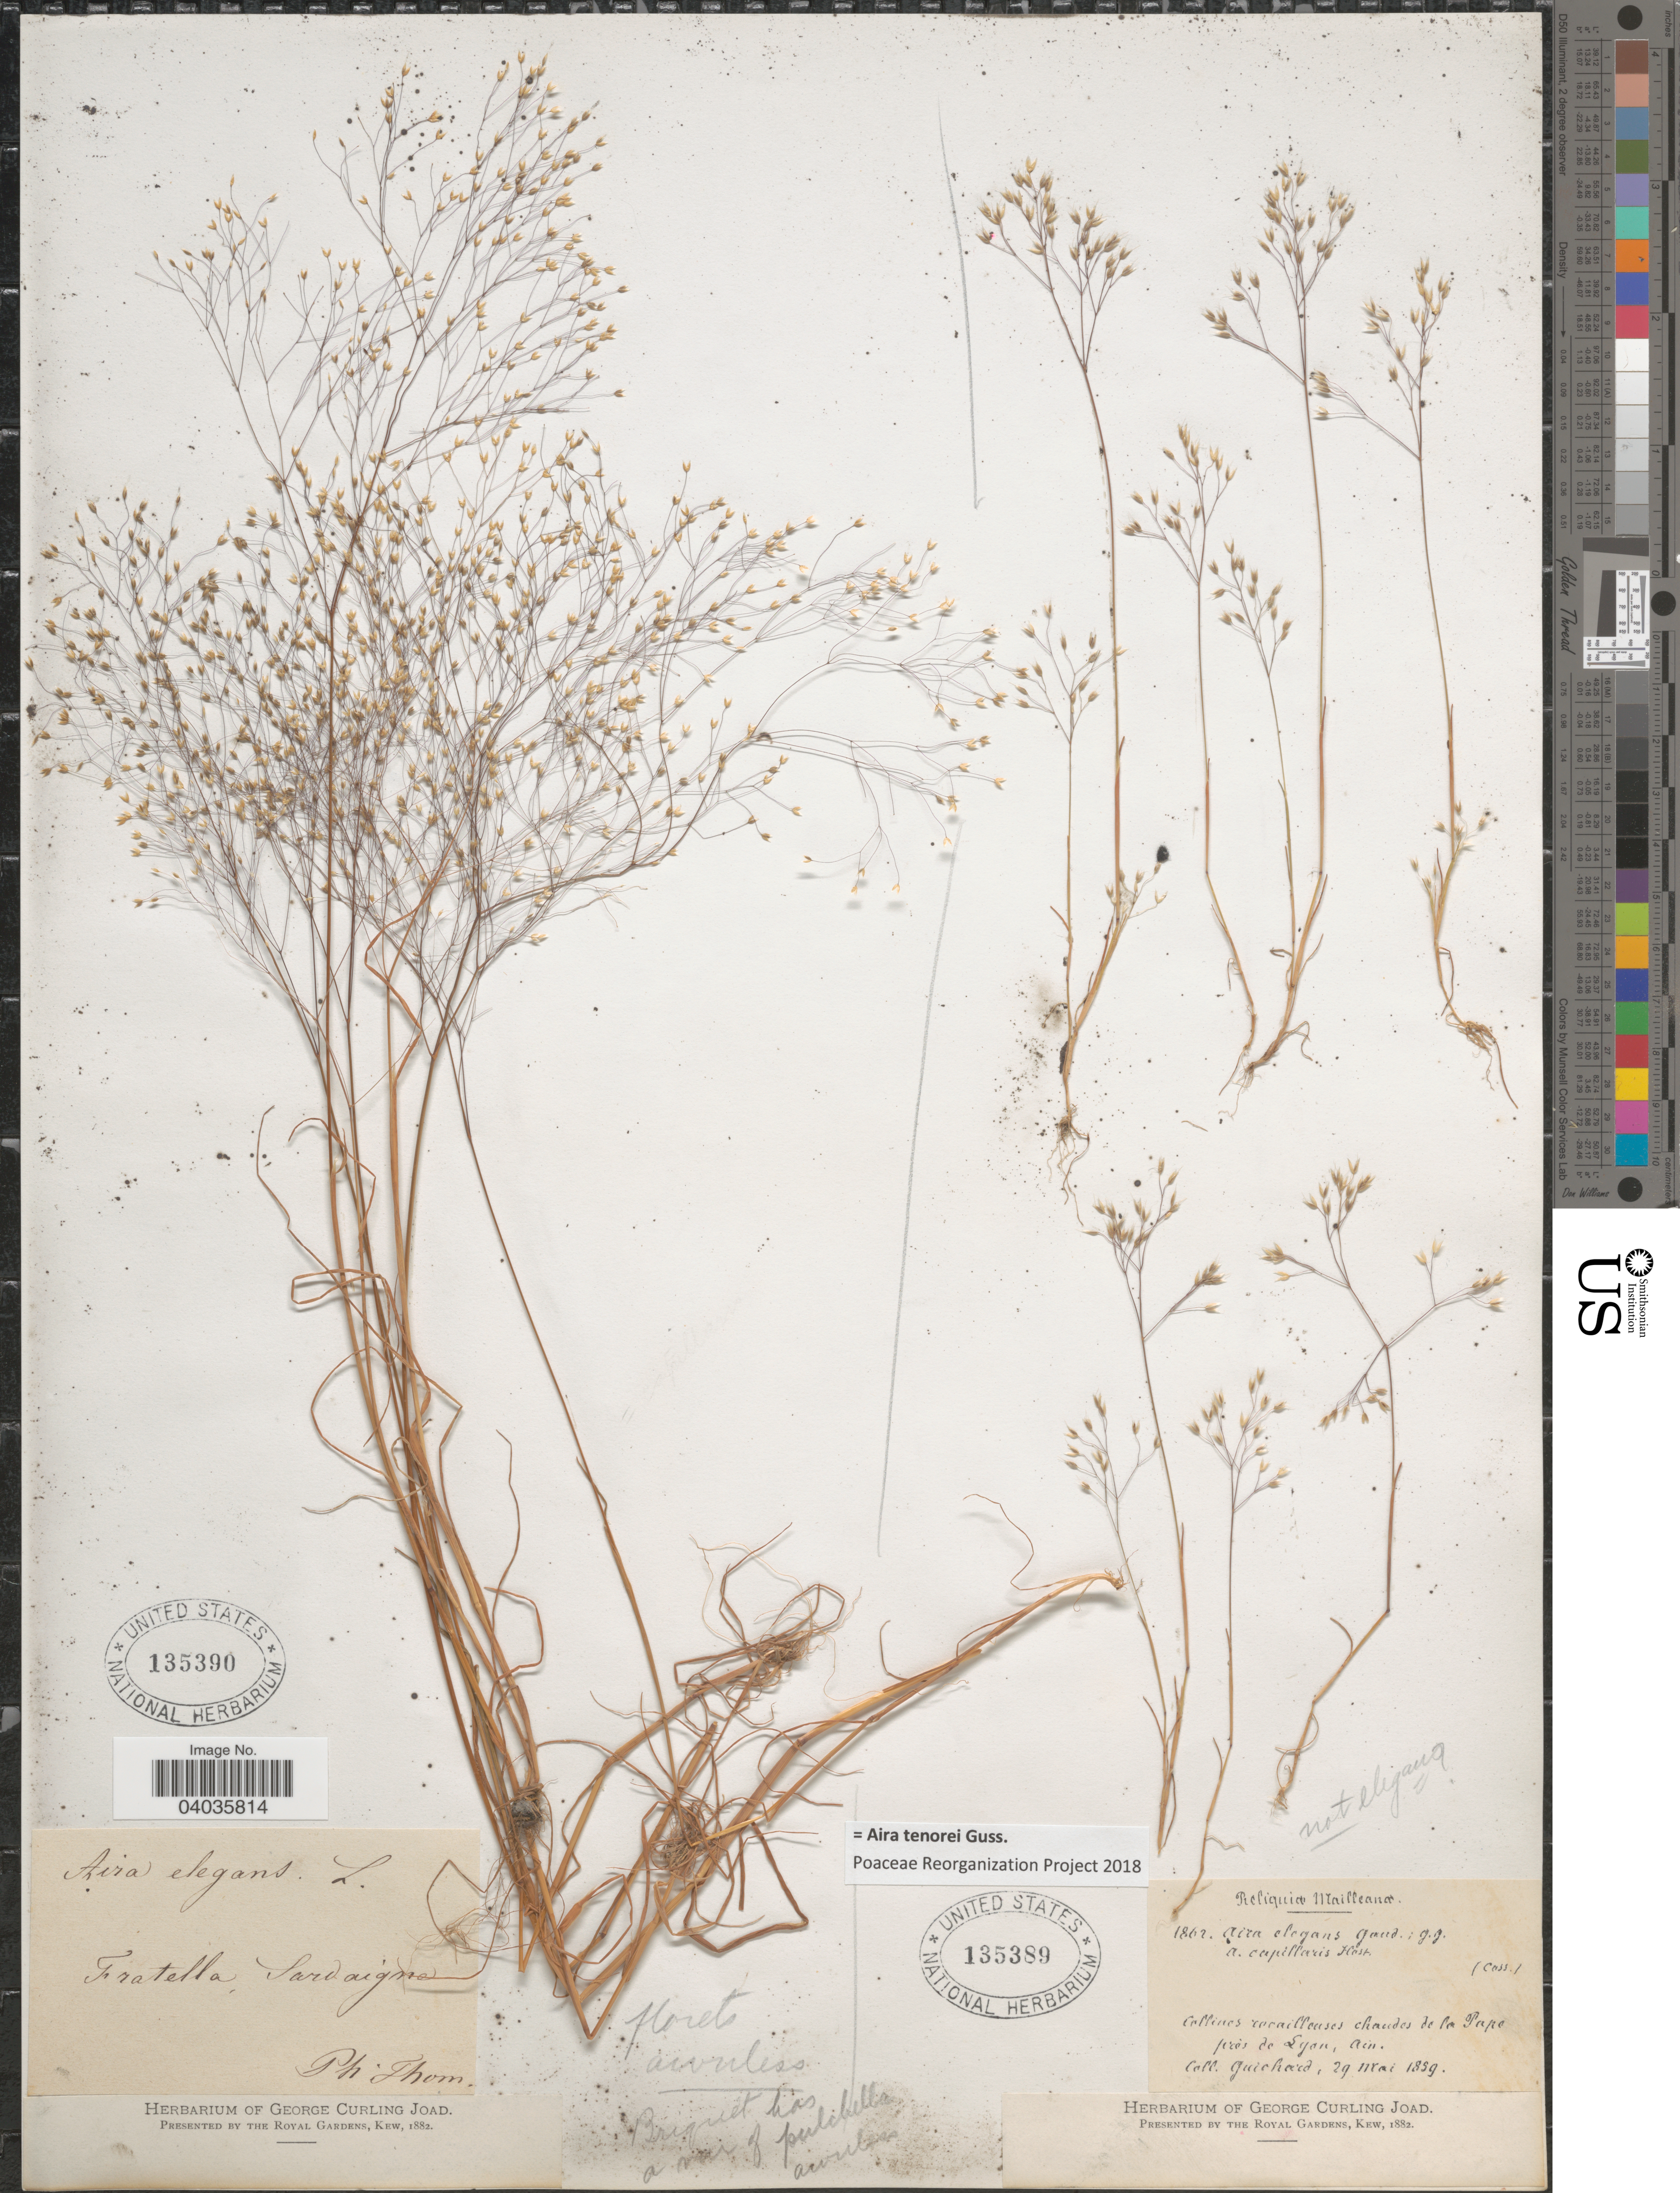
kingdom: Plantae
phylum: Tracheophyta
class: Liliopsida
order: Poales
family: Poaceae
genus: Aira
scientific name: Aira tenorei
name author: Gussone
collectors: Guichard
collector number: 1862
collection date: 1859-05-29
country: France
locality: Collines rocailleuses chaudes de la Pape pres de Lyon, Ain.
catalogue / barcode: US 135389-2